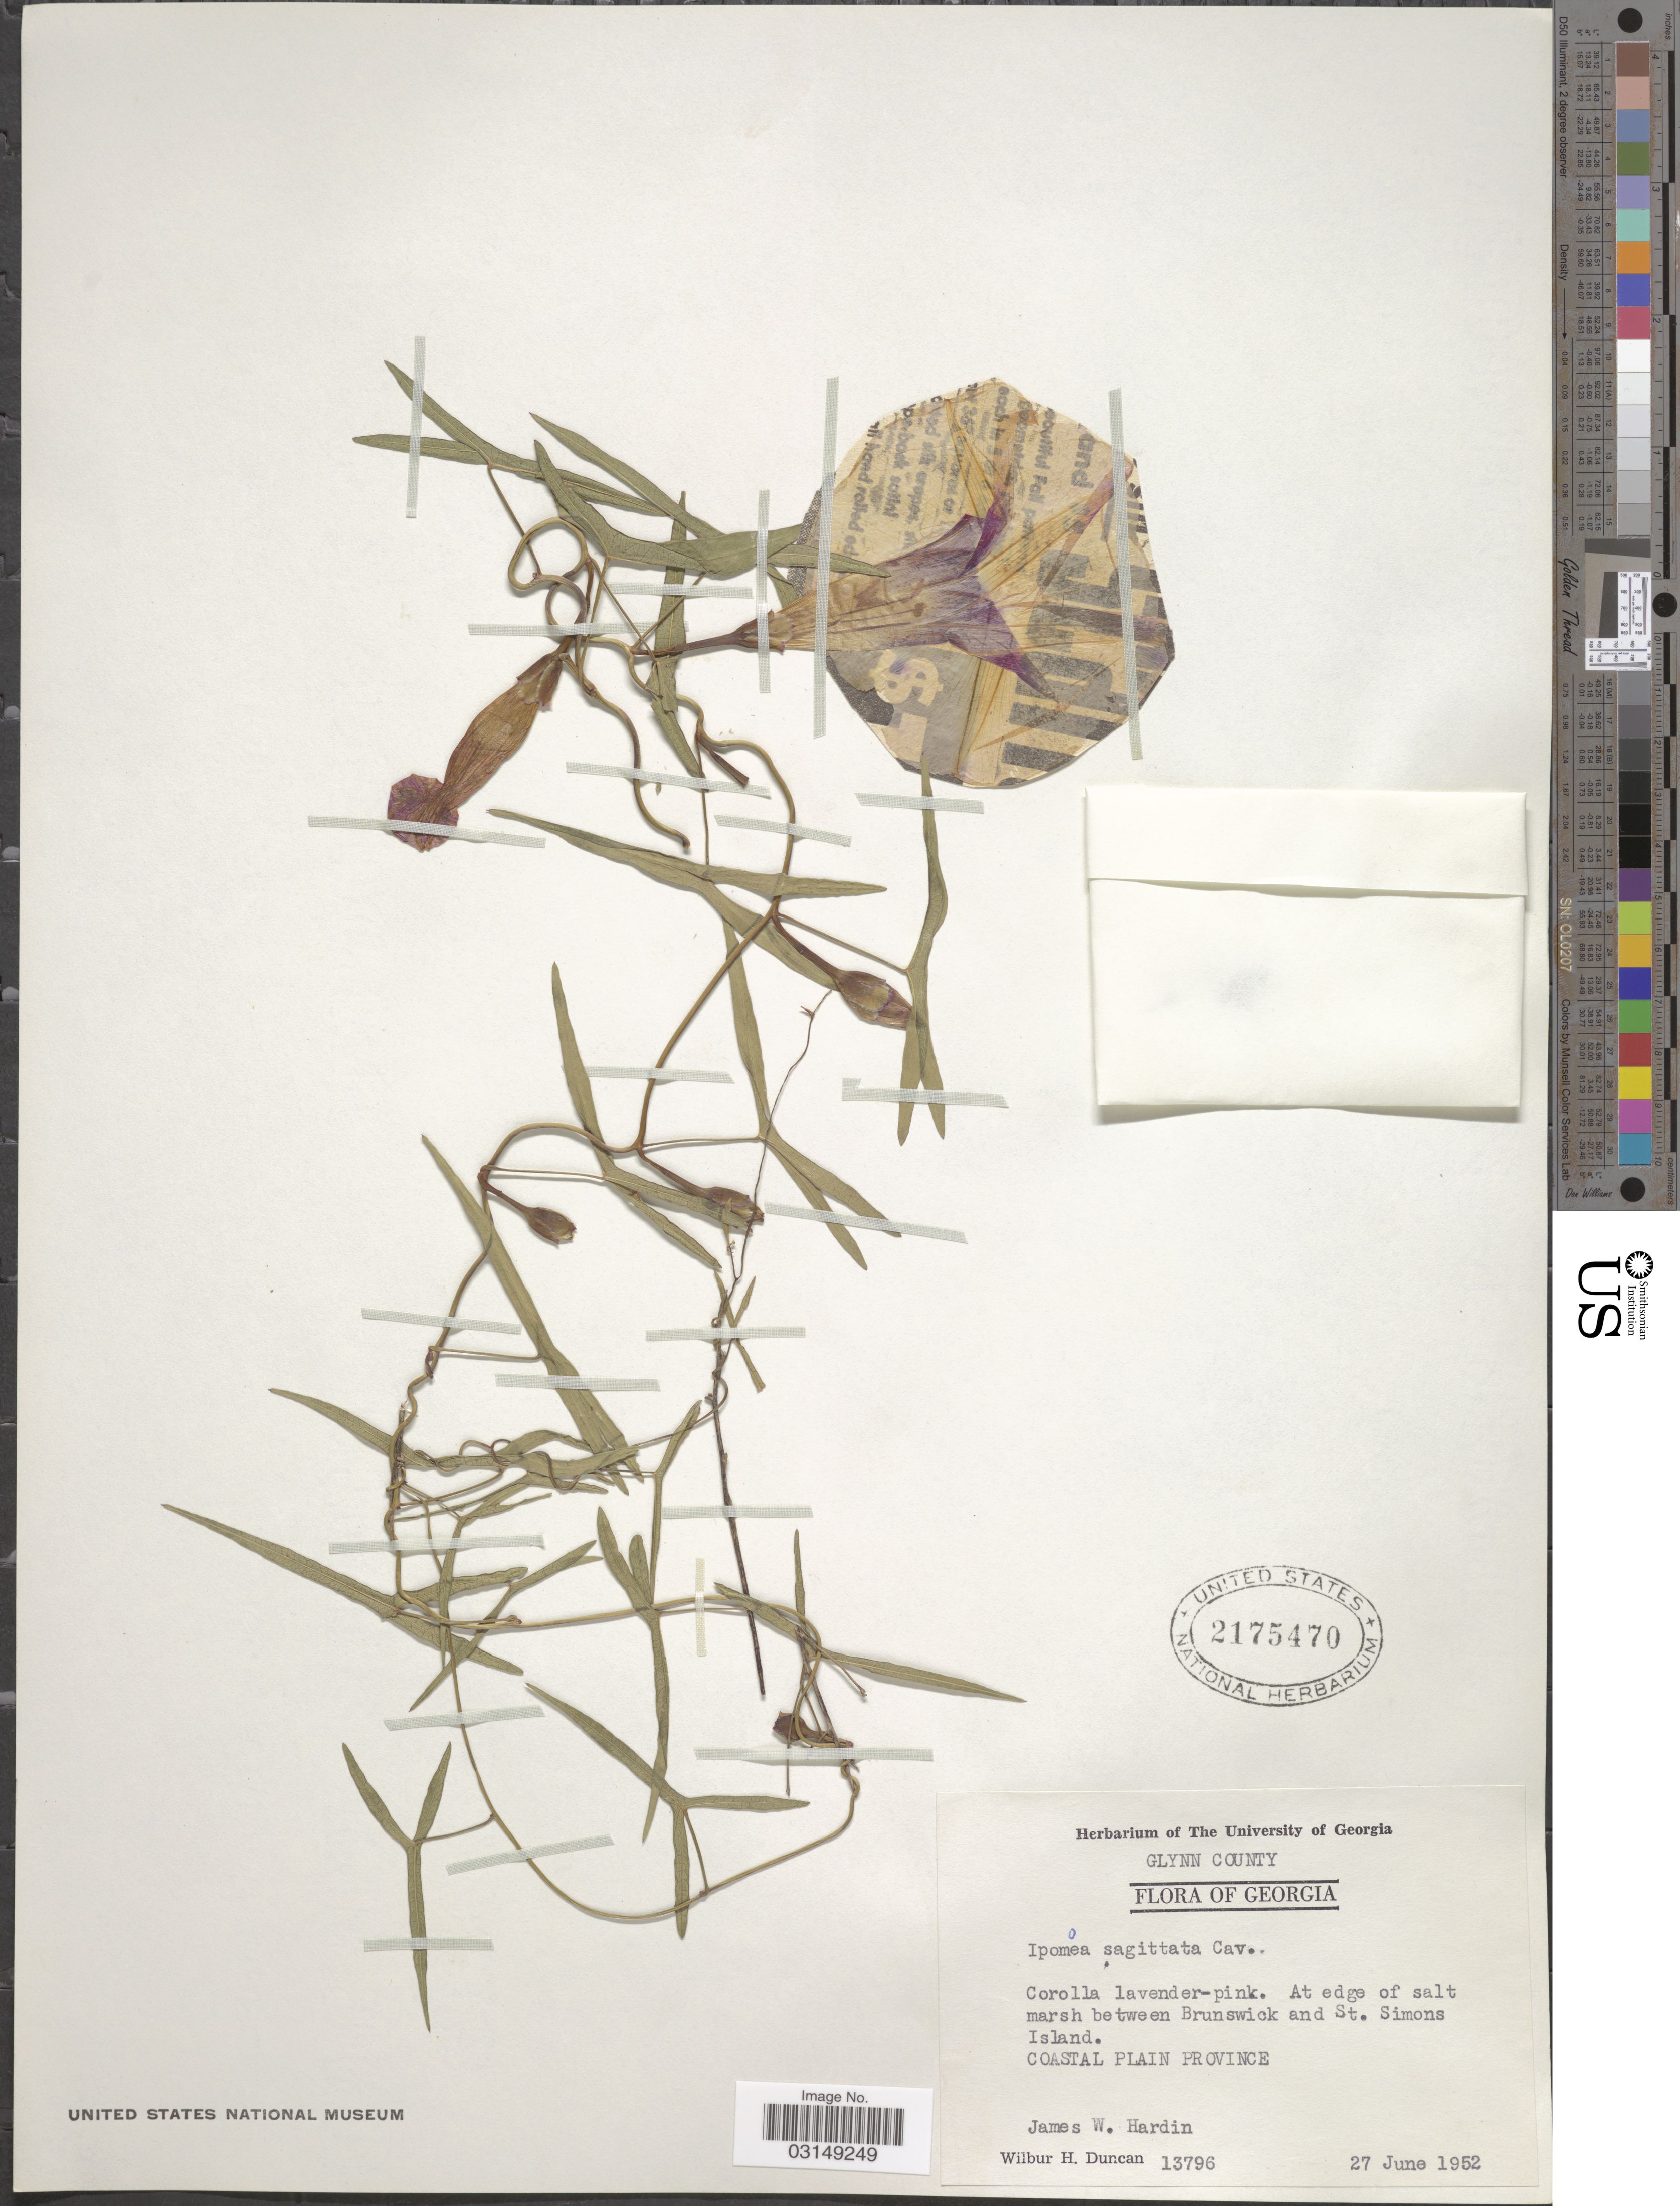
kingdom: Plantae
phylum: Tracheophyta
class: Magnoliopsida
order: Solanales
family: Convolvulaceae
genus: Ipomoea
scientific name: Ipomoea sagittata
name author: Poir.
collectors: J. W. Hardin & W. H. Duncan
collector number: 13796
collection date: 1952-06-27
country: United States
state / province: Georgia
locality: Glynn County. Between Brunswick and St. Simons Island. Coastal Plain Province.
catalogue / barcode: US 2175470